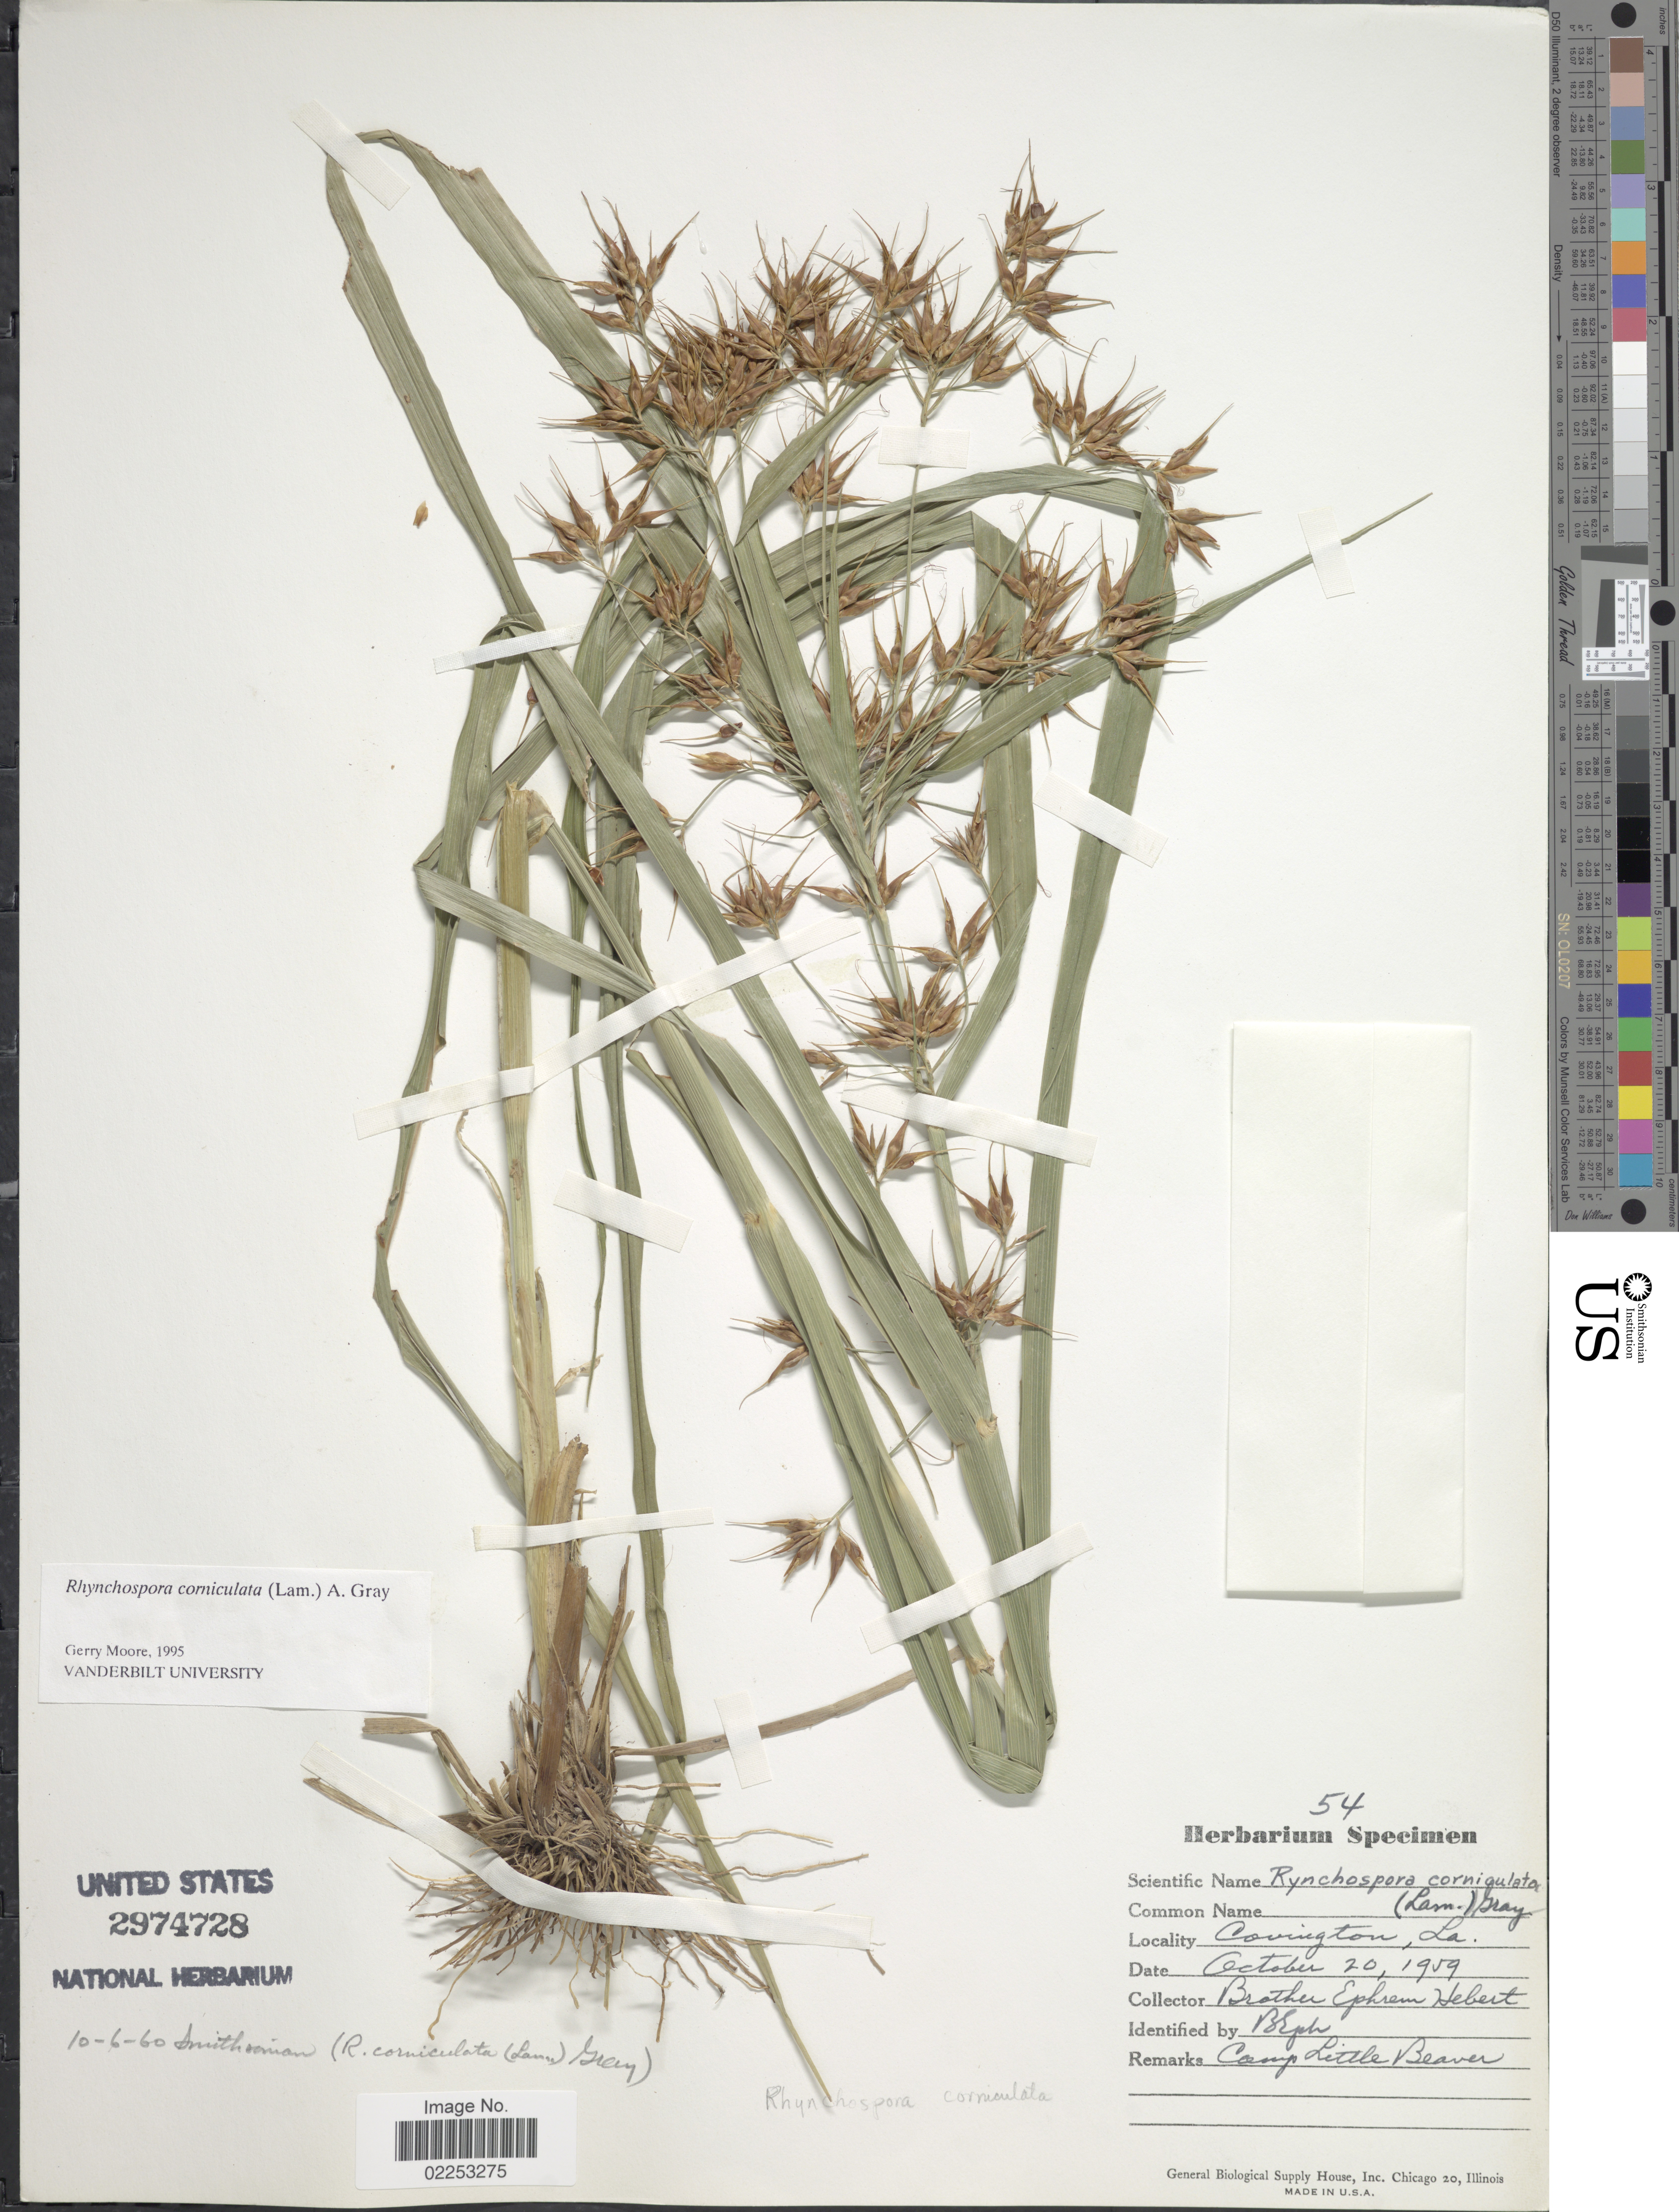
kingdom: Plantae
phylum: Tracheophyta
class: Liliopsida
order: Poales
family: Cyperaceae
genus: Rhynchospora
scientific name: Rhynchospora corniculata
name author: (Lam.) A. Gray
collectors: E. Hebert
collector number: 54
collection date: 1959-10-20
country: United States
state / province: Louisiana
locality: Covington. Camp Little Beaver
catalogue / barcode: US 2974728